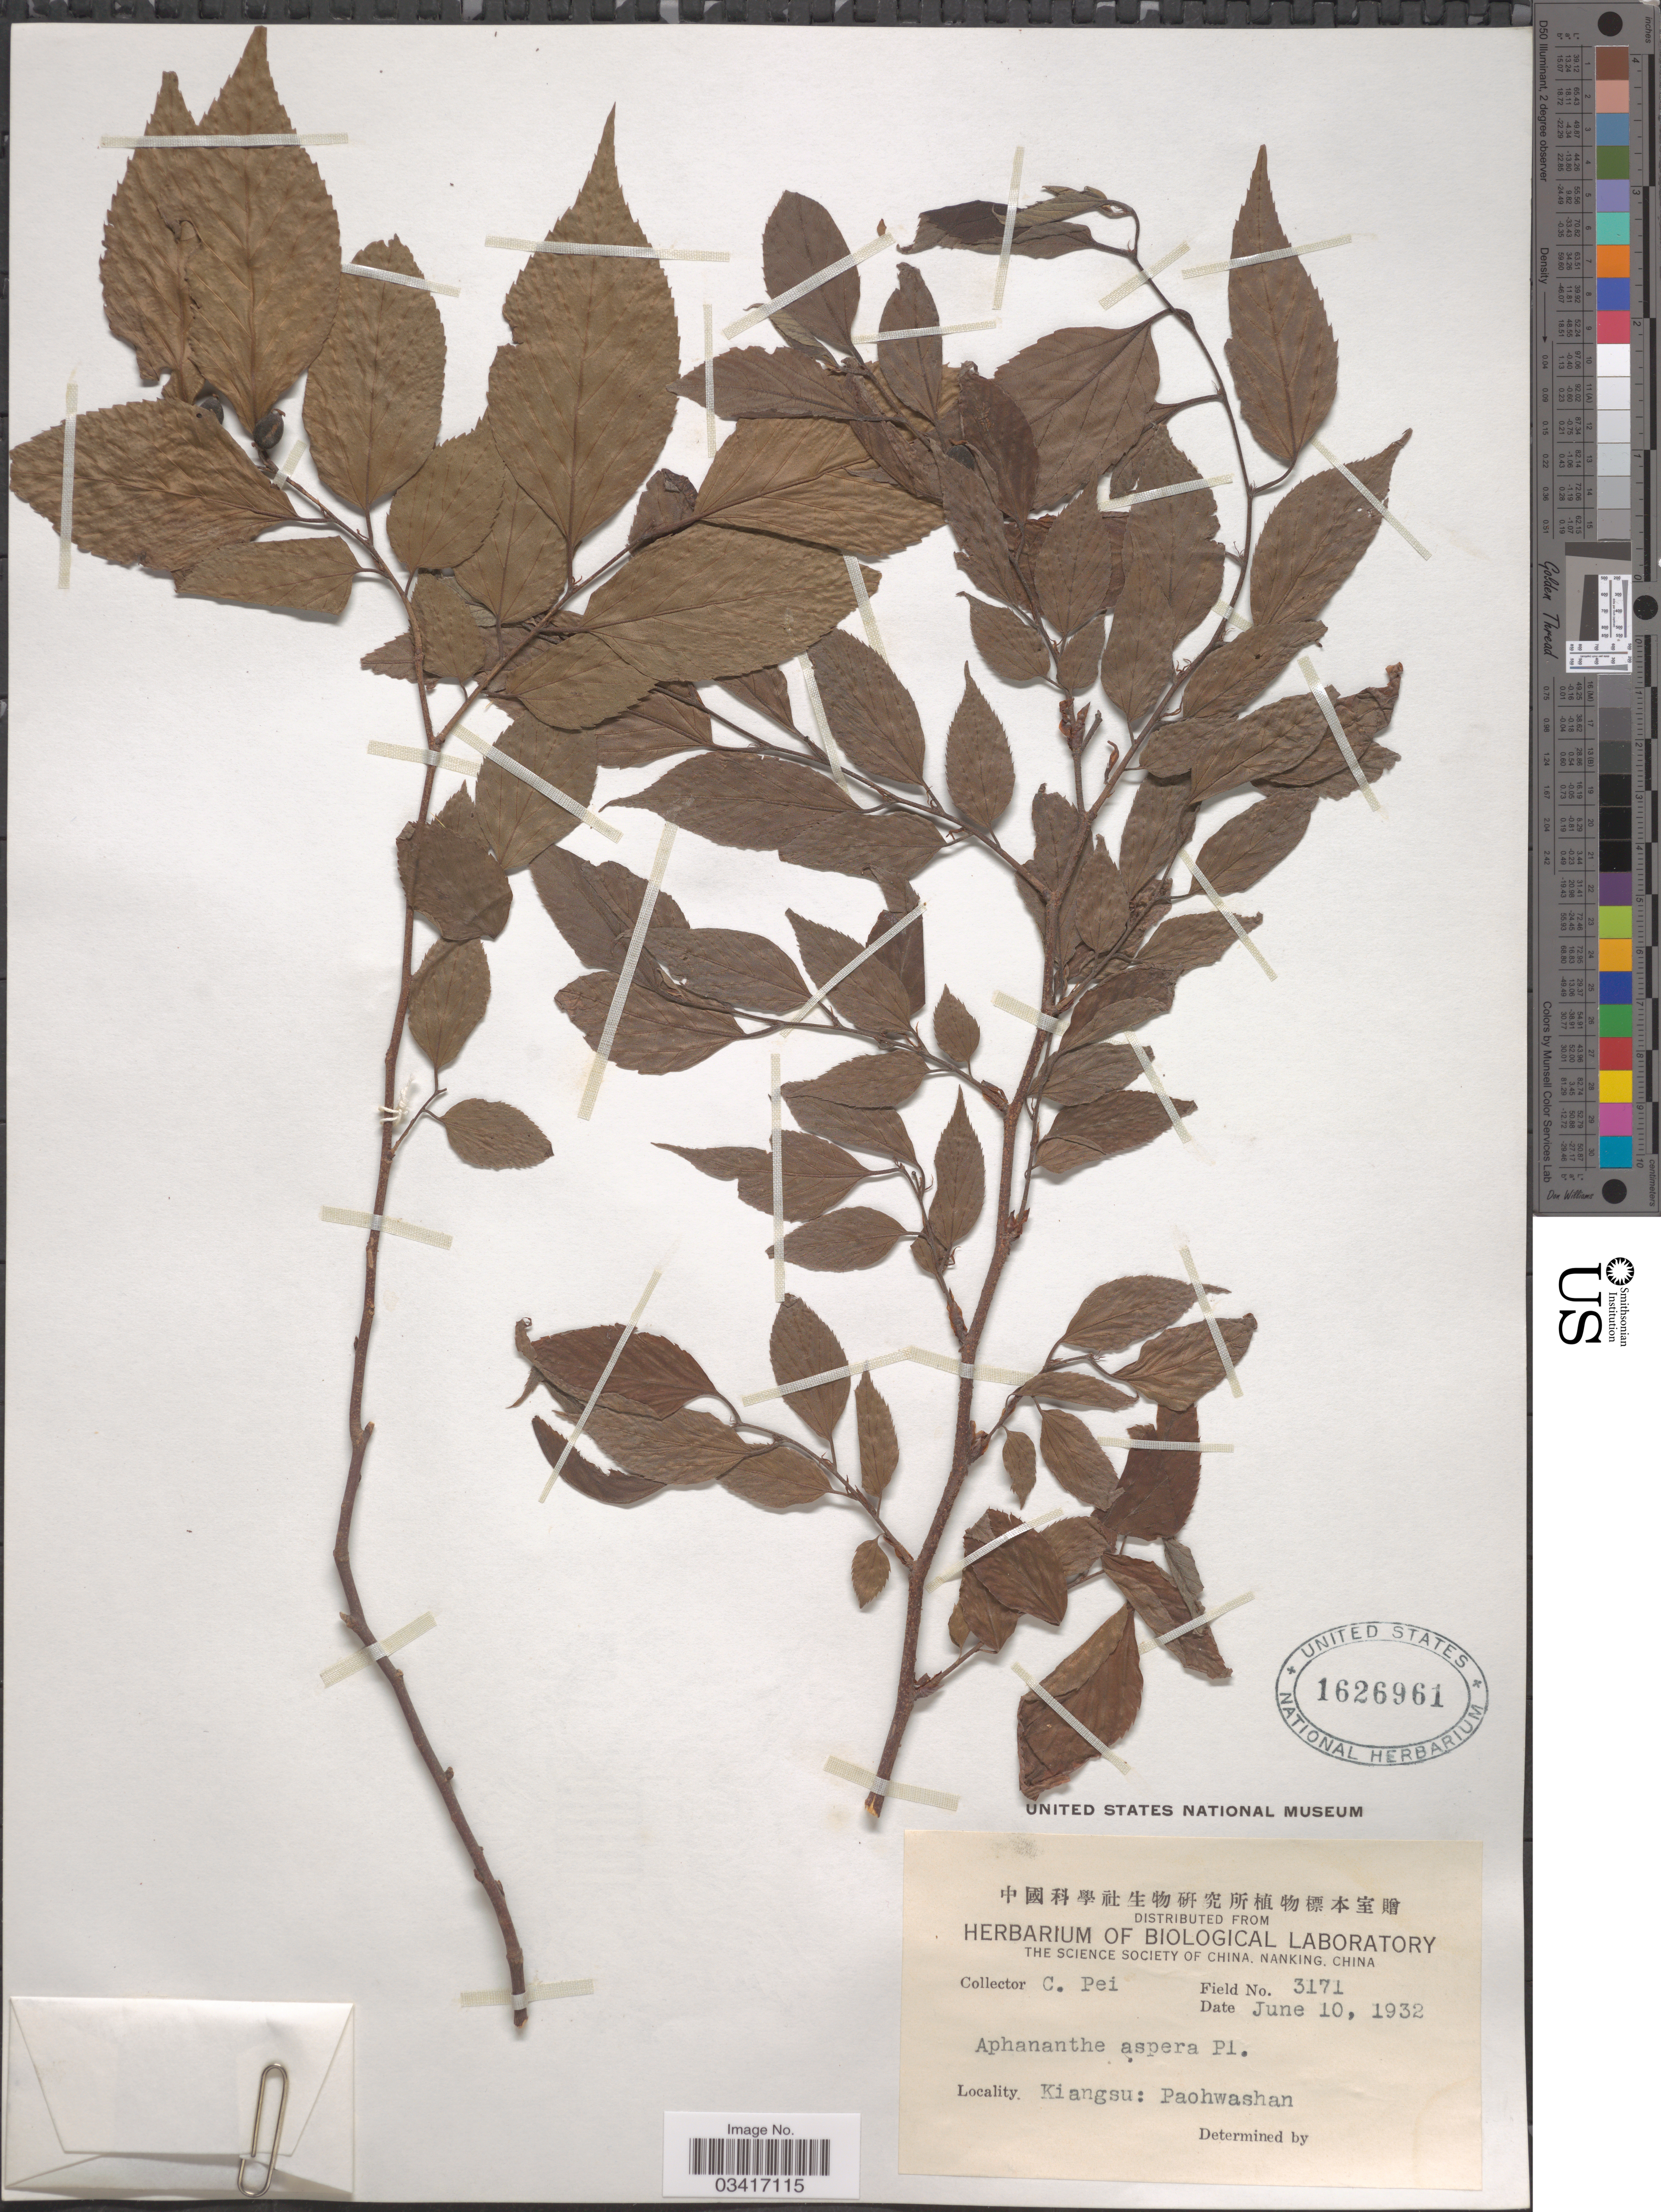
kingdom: Plantae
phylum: Tracheophyta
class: Magnoliopsida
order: Rosales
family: Cannabaceae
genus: Aphananthe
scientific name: Aphananthe aspera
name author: Planch.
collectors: C. P'ei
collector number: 3171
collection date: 1932-06-10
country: China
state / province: Jiangsu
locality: Kiangsu: Paohwashan.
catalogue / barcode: US 1626961